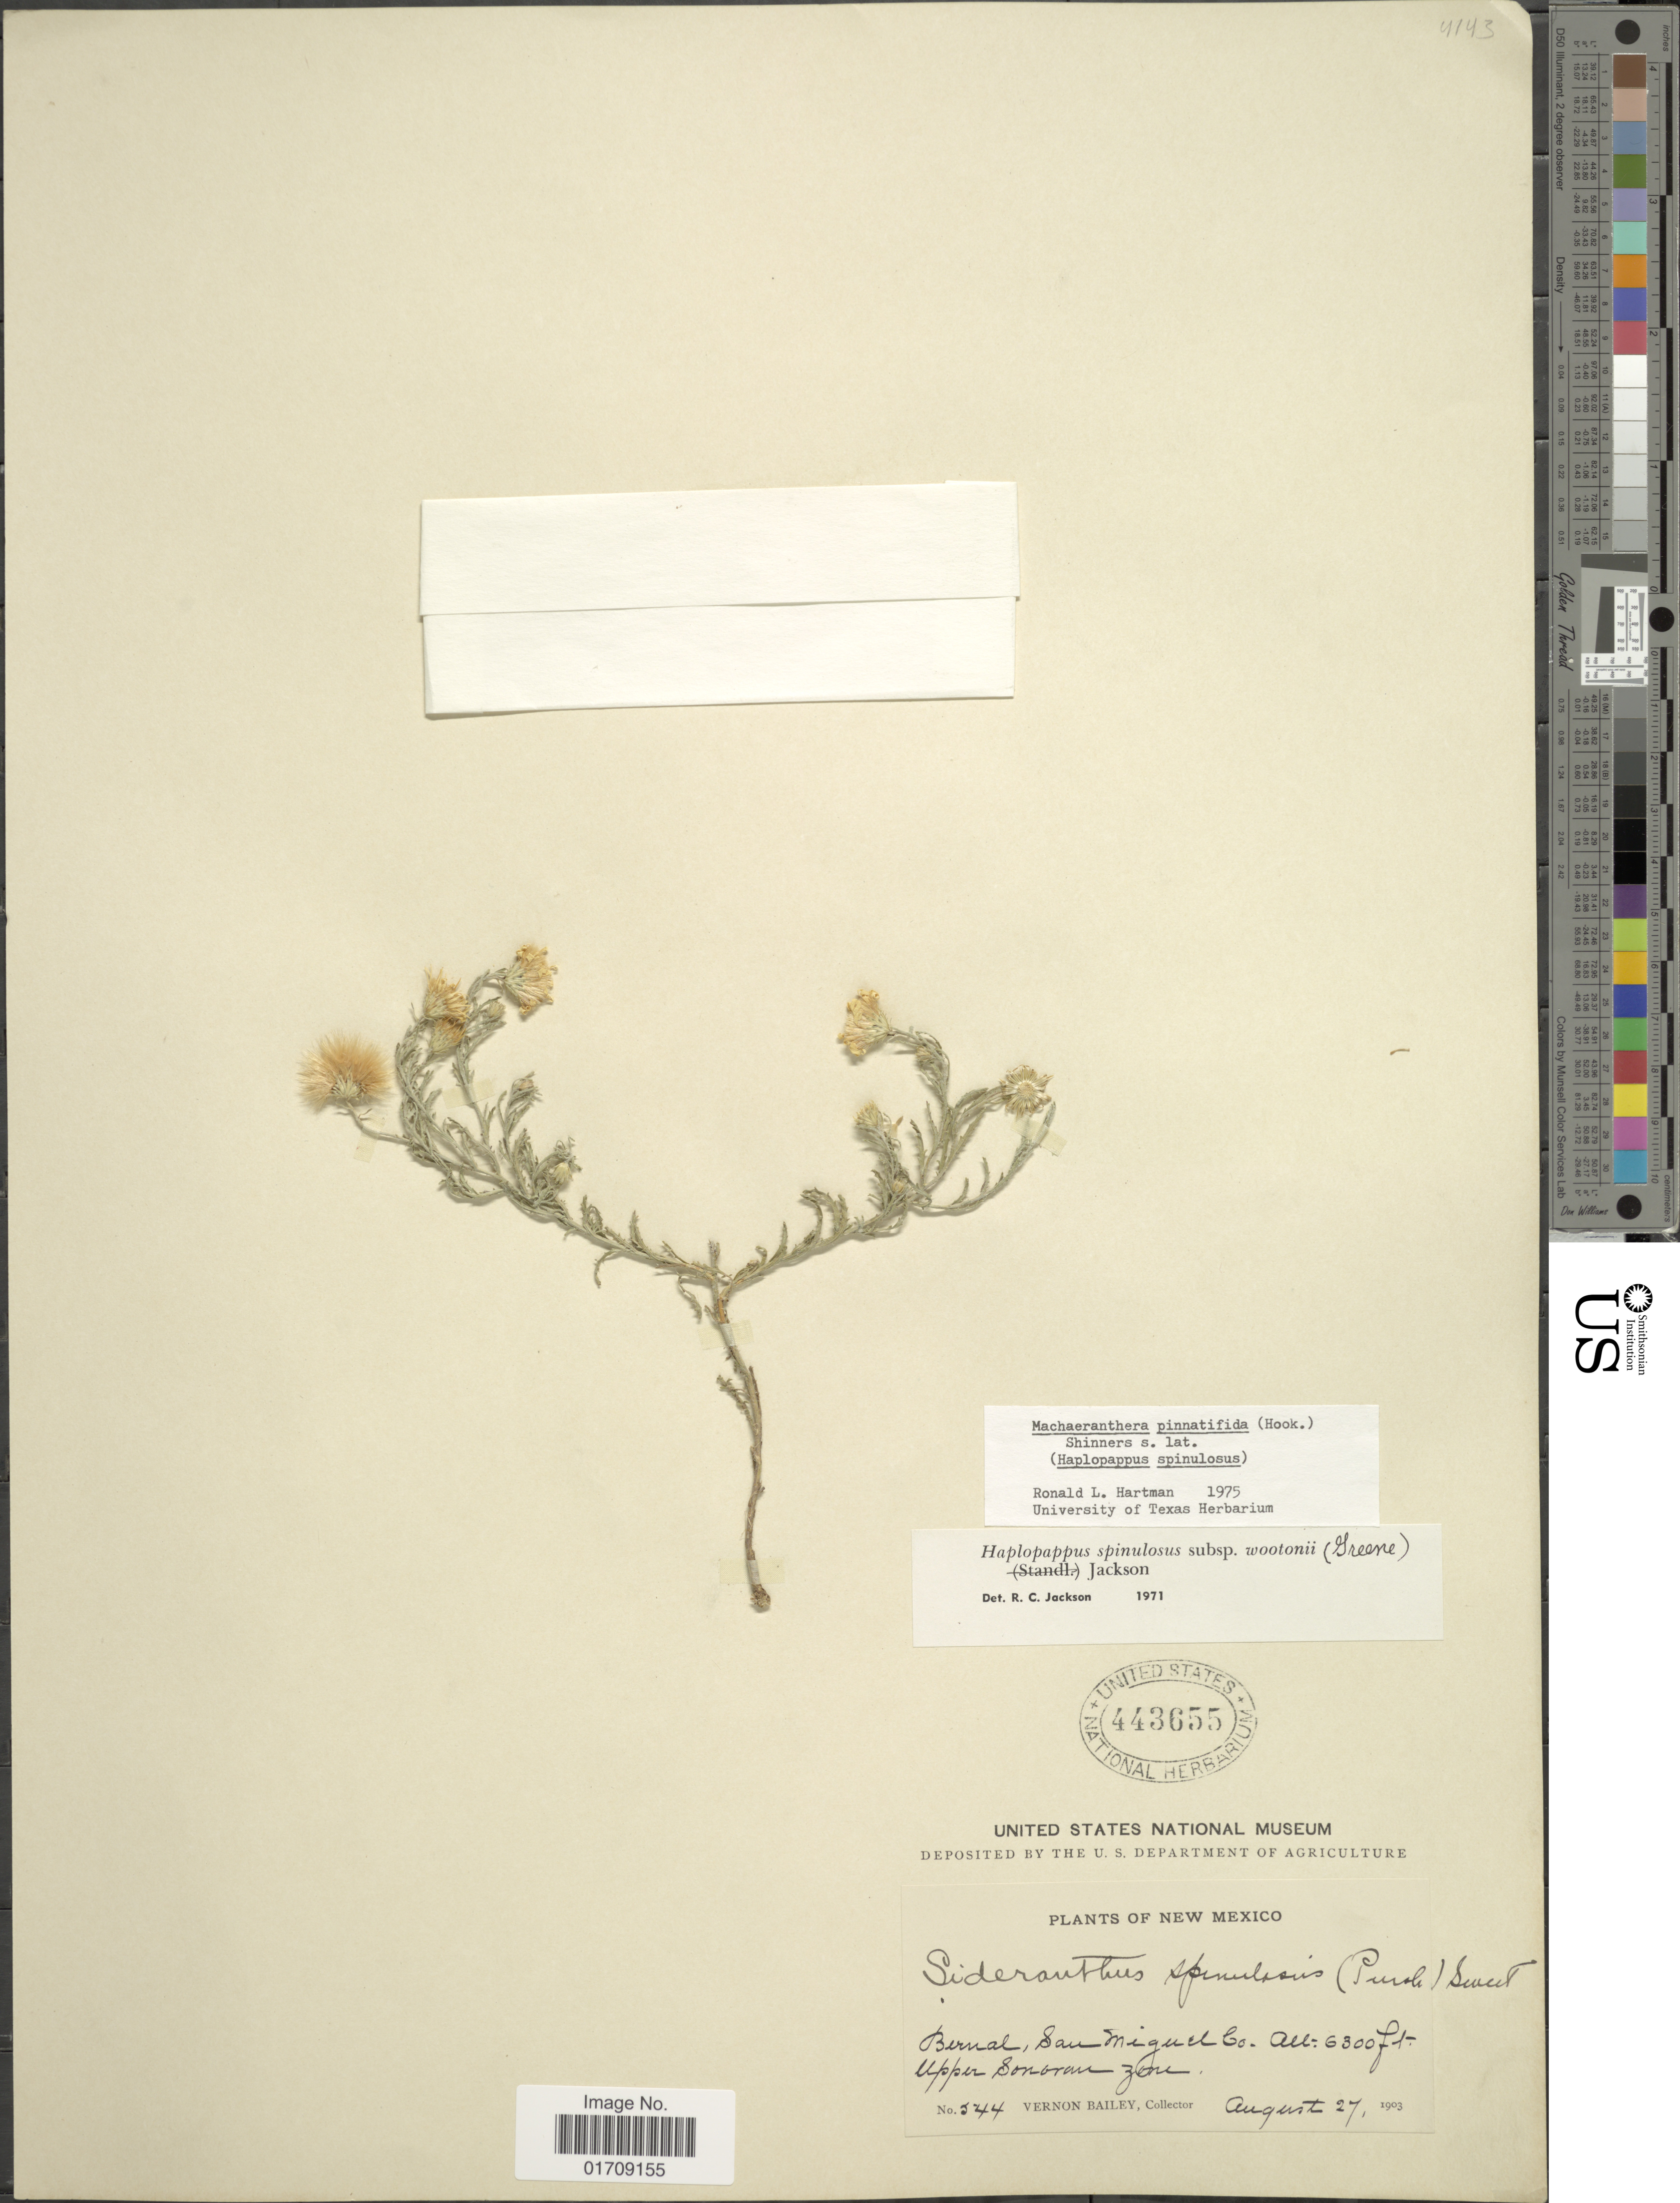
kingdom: Plantae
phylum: Tracheophyta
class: Magnoliopsida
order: Asterales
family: Asteraceae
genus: Machaeranthera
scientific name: Machaeranthera pinnatifida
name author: (Hook.) Shinners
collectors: V. O. Bailey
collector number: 544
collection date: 1903-08-27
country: United States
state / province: New Mexico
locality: Bernal, San Miguel Co.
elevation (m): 1920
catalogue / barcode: US 443655